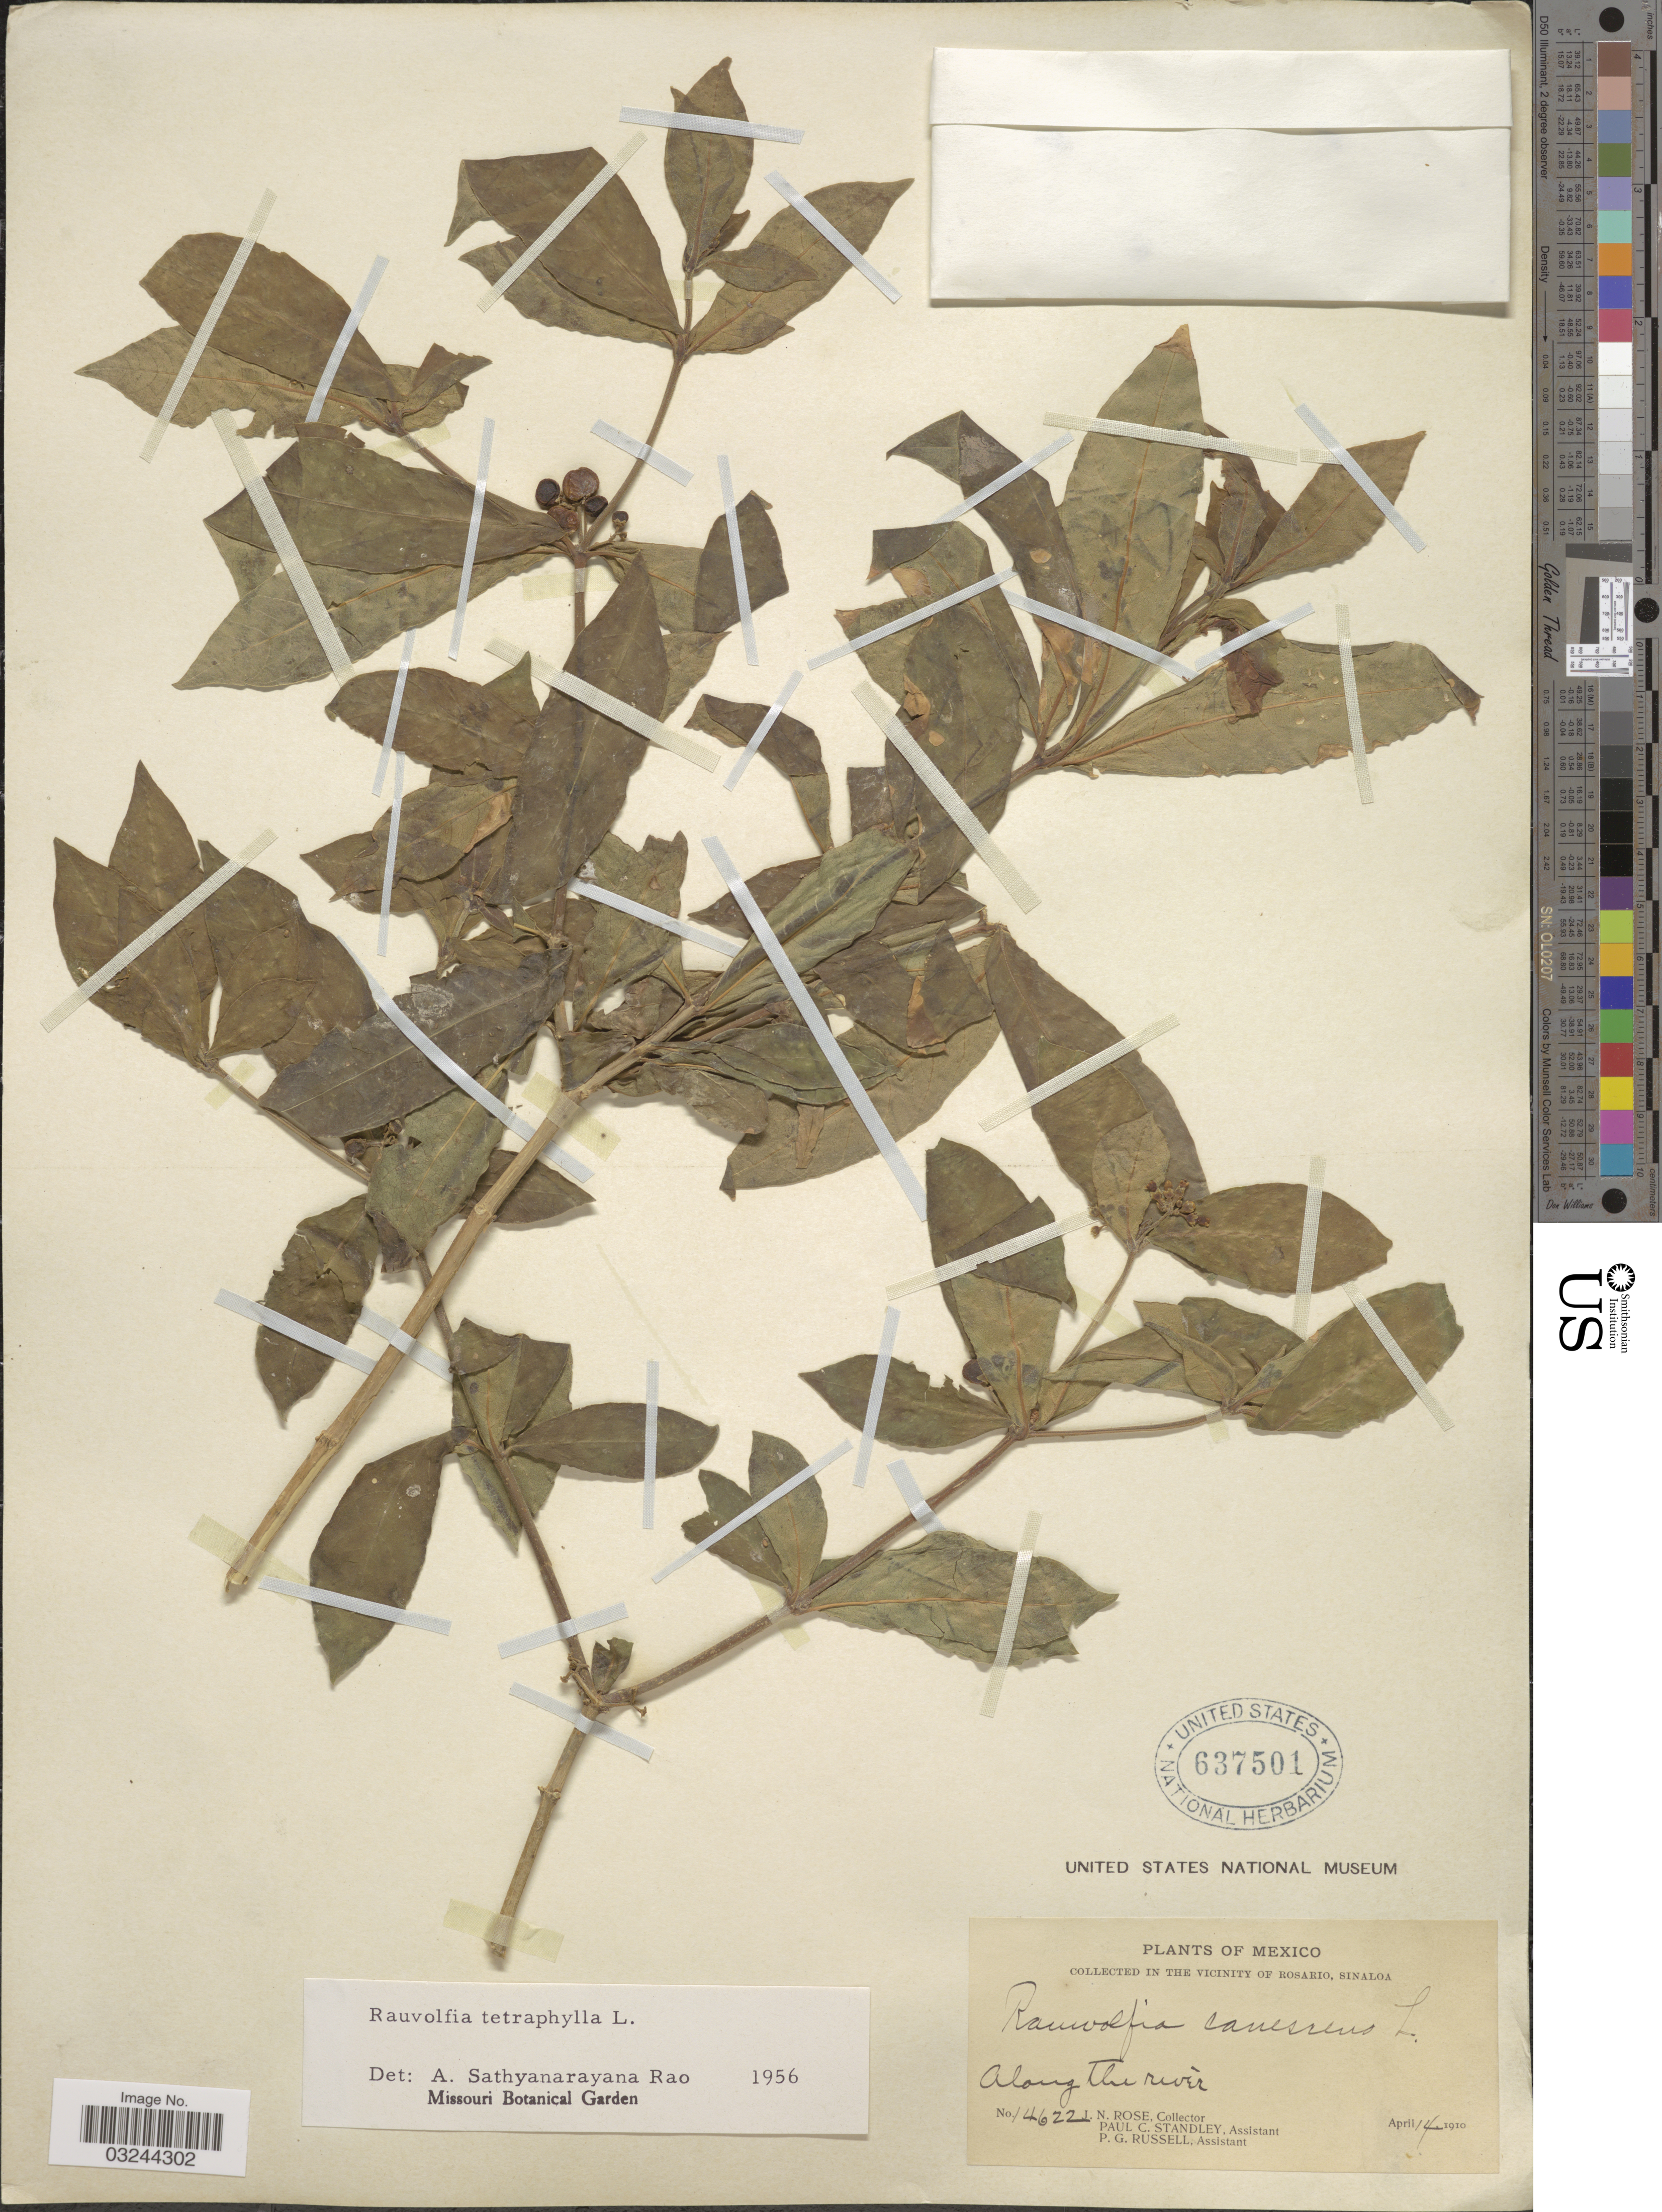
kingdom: Plantae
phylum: Tracheophyta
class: Magnoliopsida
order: Gentianales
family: Apocynaceae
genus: Rauvolfia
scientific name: Rauvolfia tetraphylla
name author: L.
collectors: J. N. Rose, P. C. Standley & P. G. Russell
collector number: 14622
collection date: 1910-04-14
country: Mexico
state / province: Sinaloa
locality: In the Vicinity of Rosario, Along the river.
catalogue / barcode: US 637501